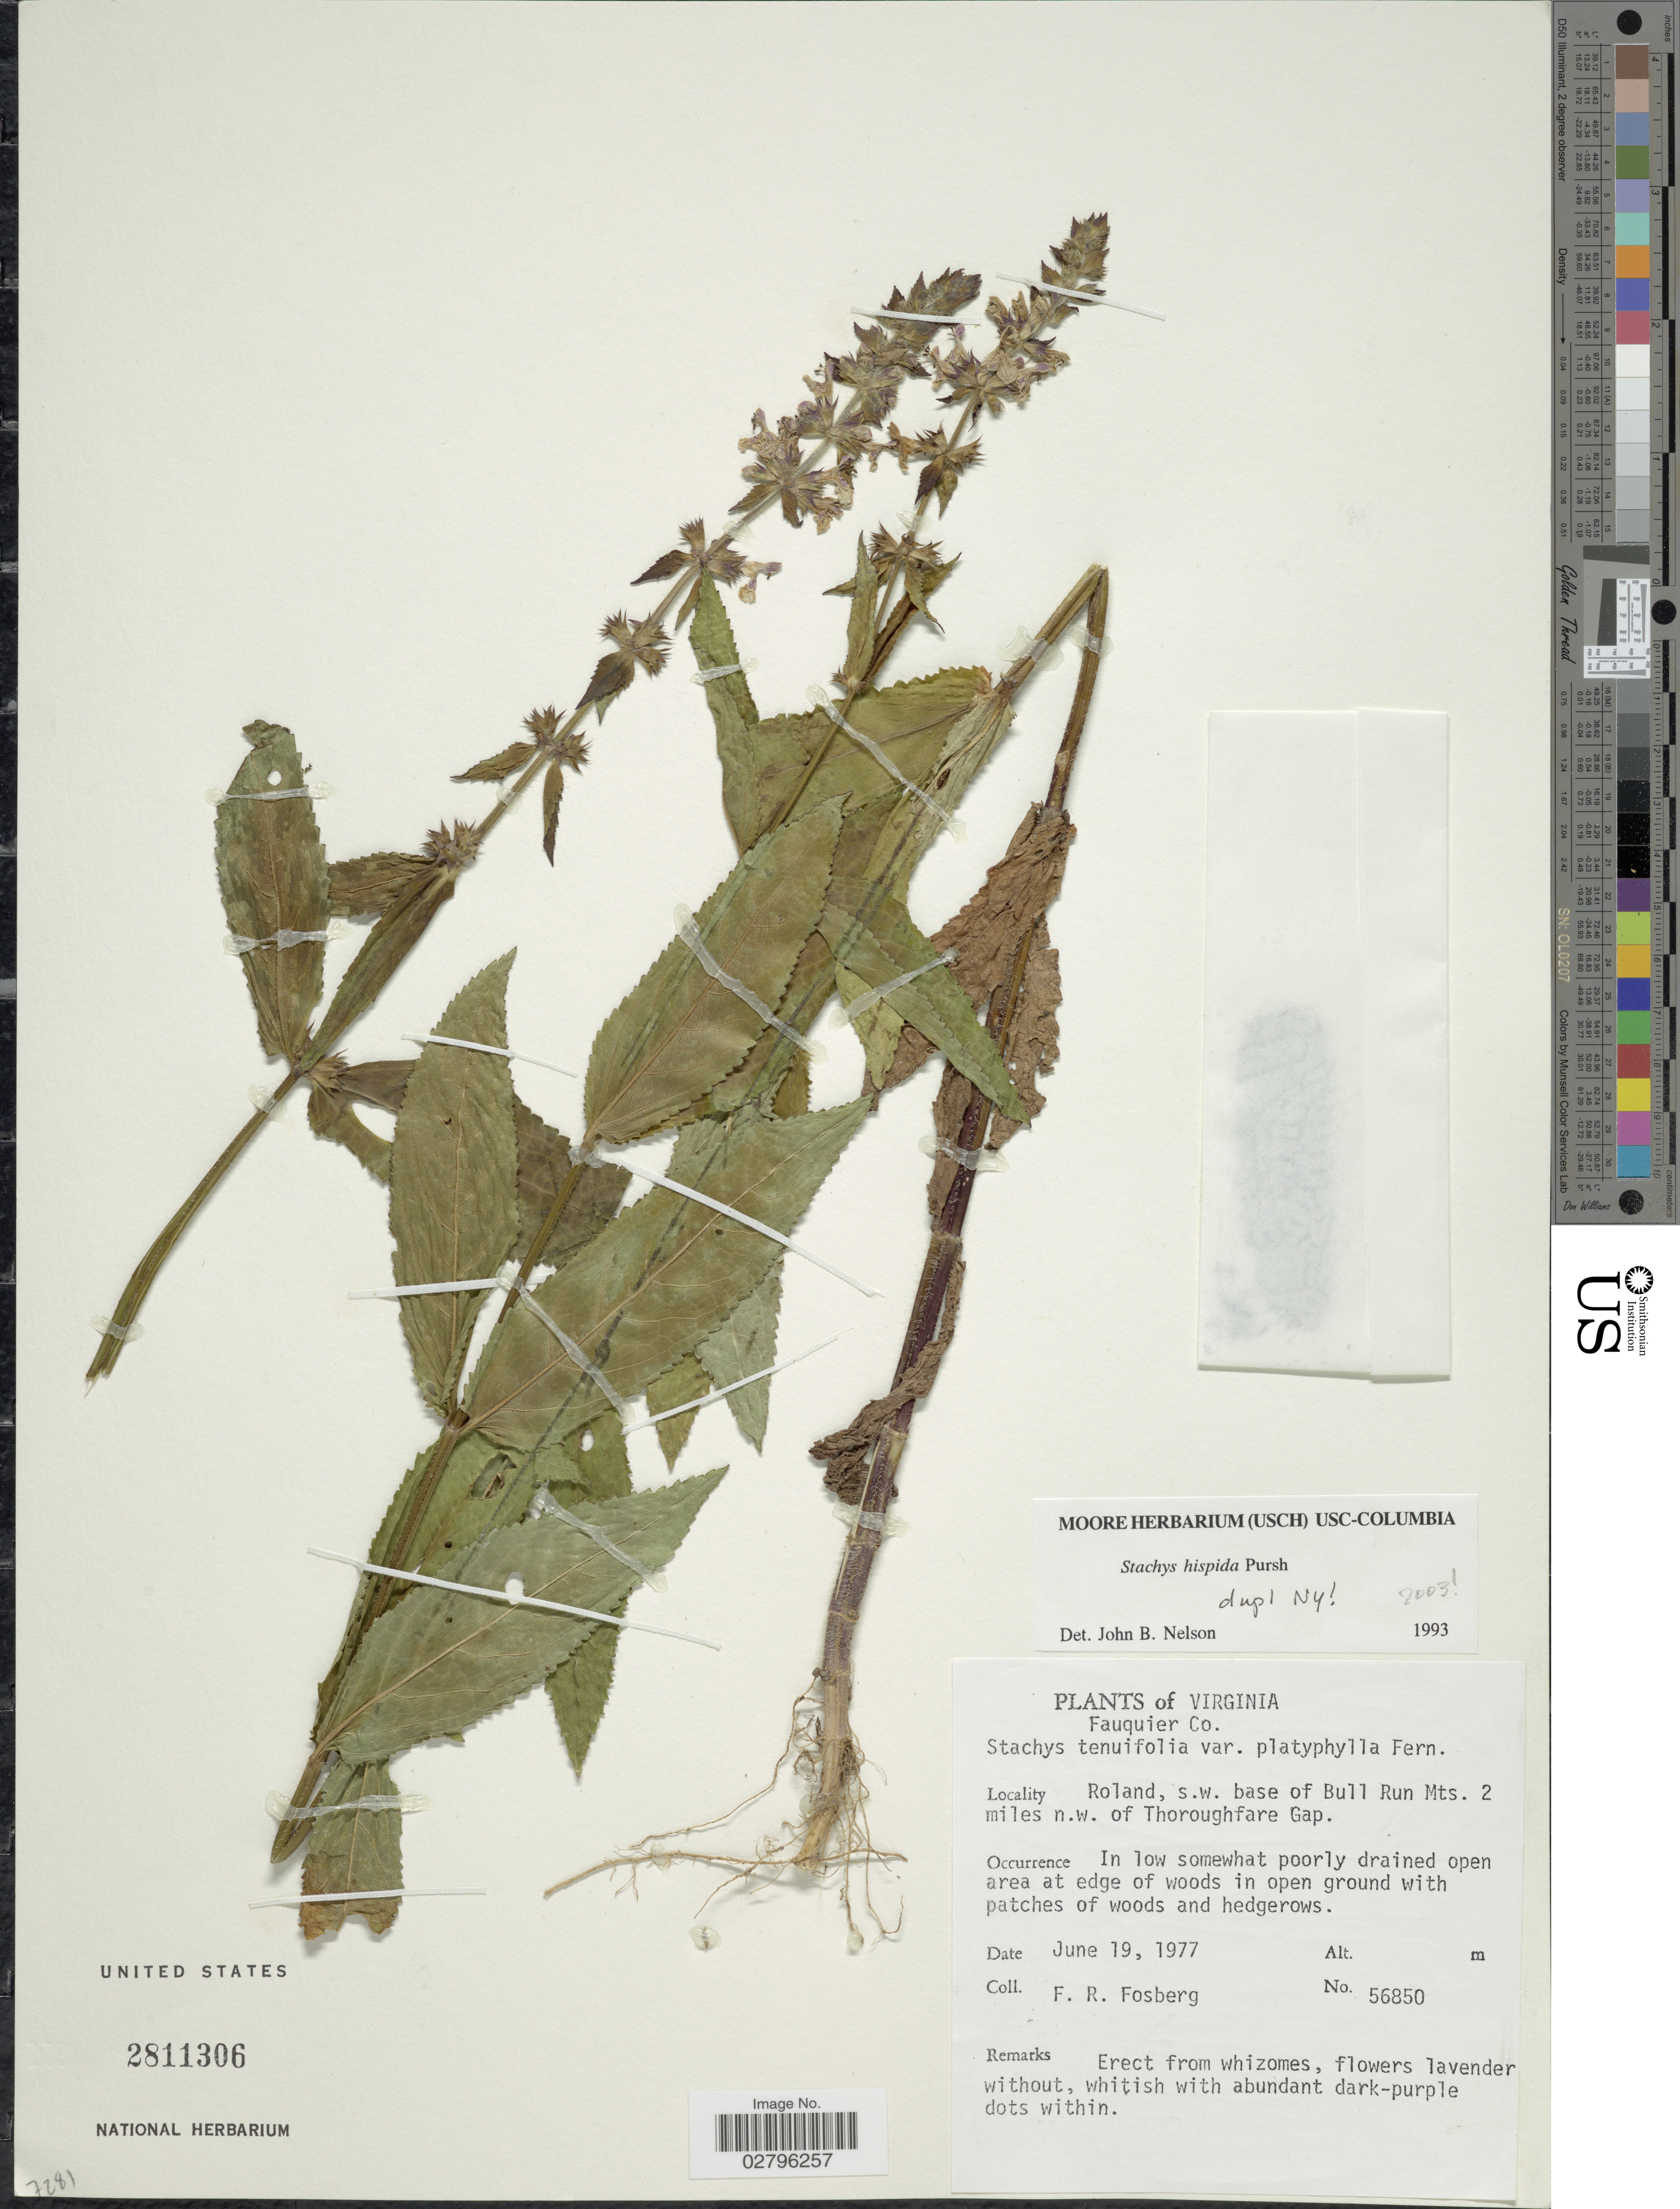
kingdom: Plantae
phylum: Tracheophyta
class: Magnoliopsida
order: Lamiales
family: Lamiaceae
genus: Stachys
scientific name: Stachys hispida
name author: Pursh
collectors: F. R. Fosberg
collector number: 56850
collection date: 1977-06-19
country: United States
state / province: Virginia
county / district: Fauquier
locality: Fauquier Co. Roland, s.w. base of Bull Run Mts. 2 miles n.w. of Thoroughfare Gap.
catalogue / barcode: US 2811306